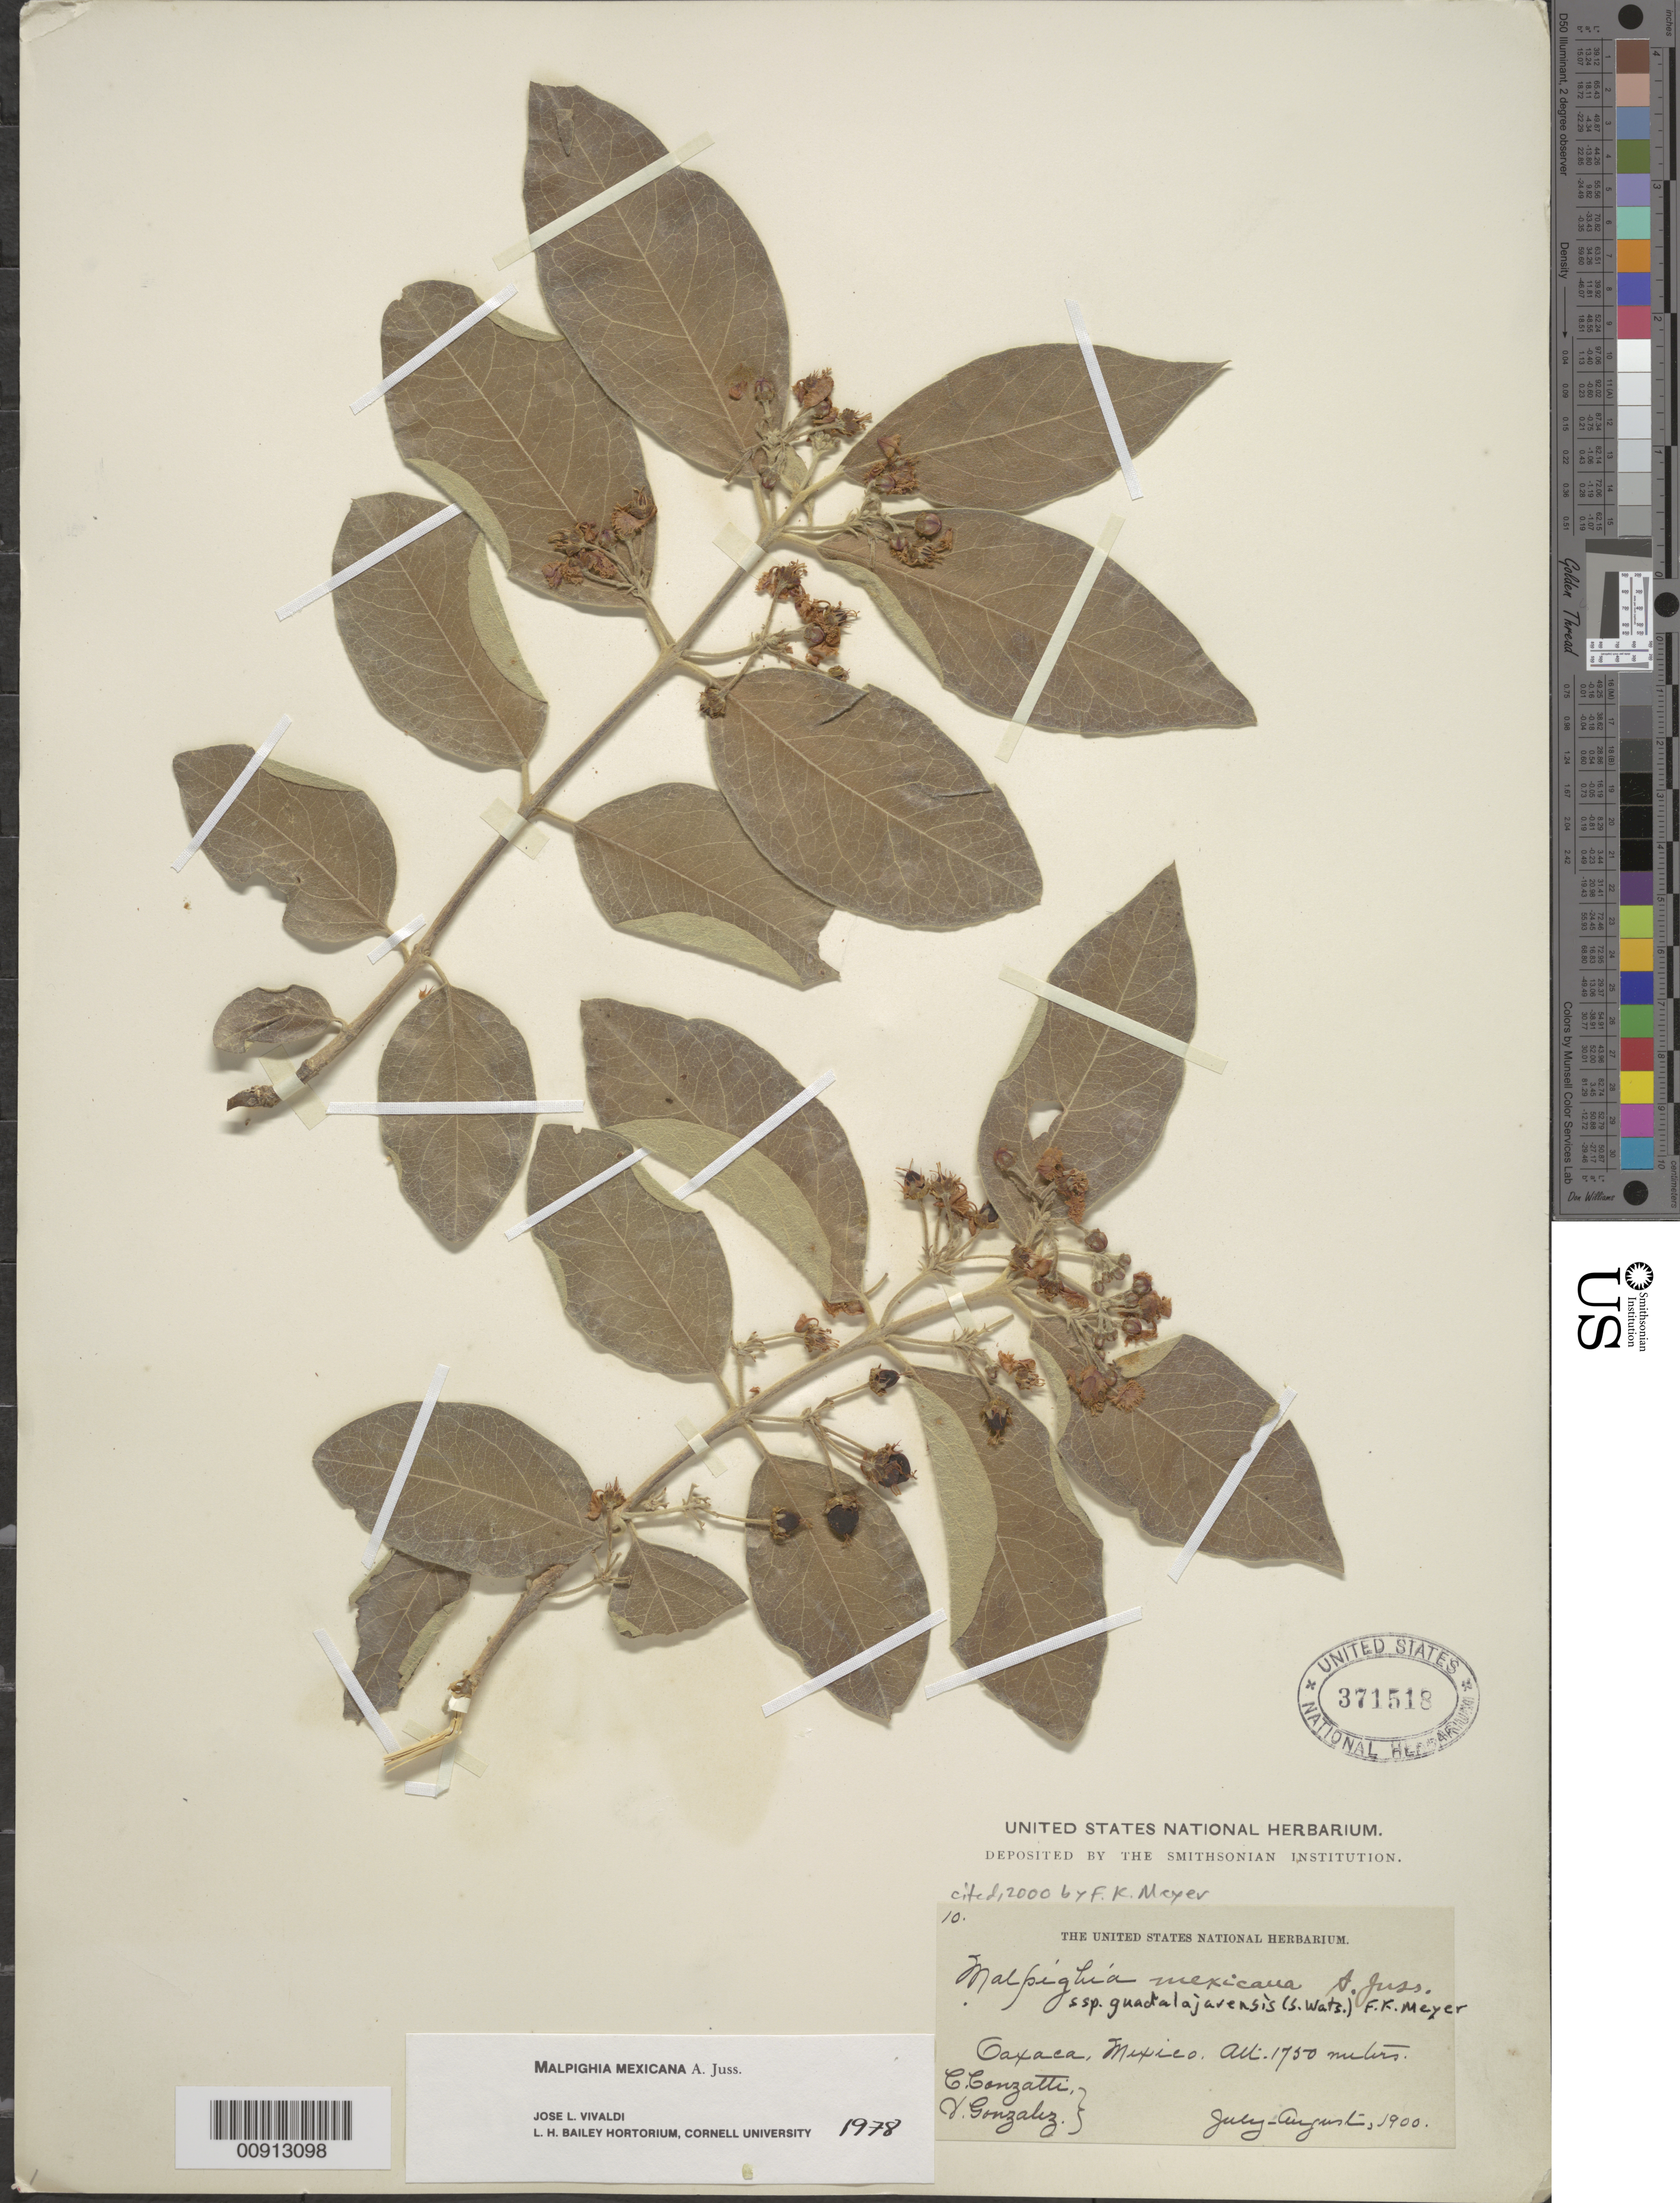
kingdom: Plantae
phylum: Tracheophyta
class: Magnoliopsida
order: Malpighiales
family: Malpighiaceae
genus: Malpighia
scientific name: Malpighia mexicana subsp. guadalajarensis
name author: (S. Watson) F.K. Mey.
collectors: C. Conzatti & V. Gonzalez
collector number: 10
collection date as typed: Jul 1900 to -- Aug 1900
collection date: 1900-07/1900-08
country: Mexico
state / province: Oaxaca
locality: Oaxaca.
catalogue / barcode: US 371518